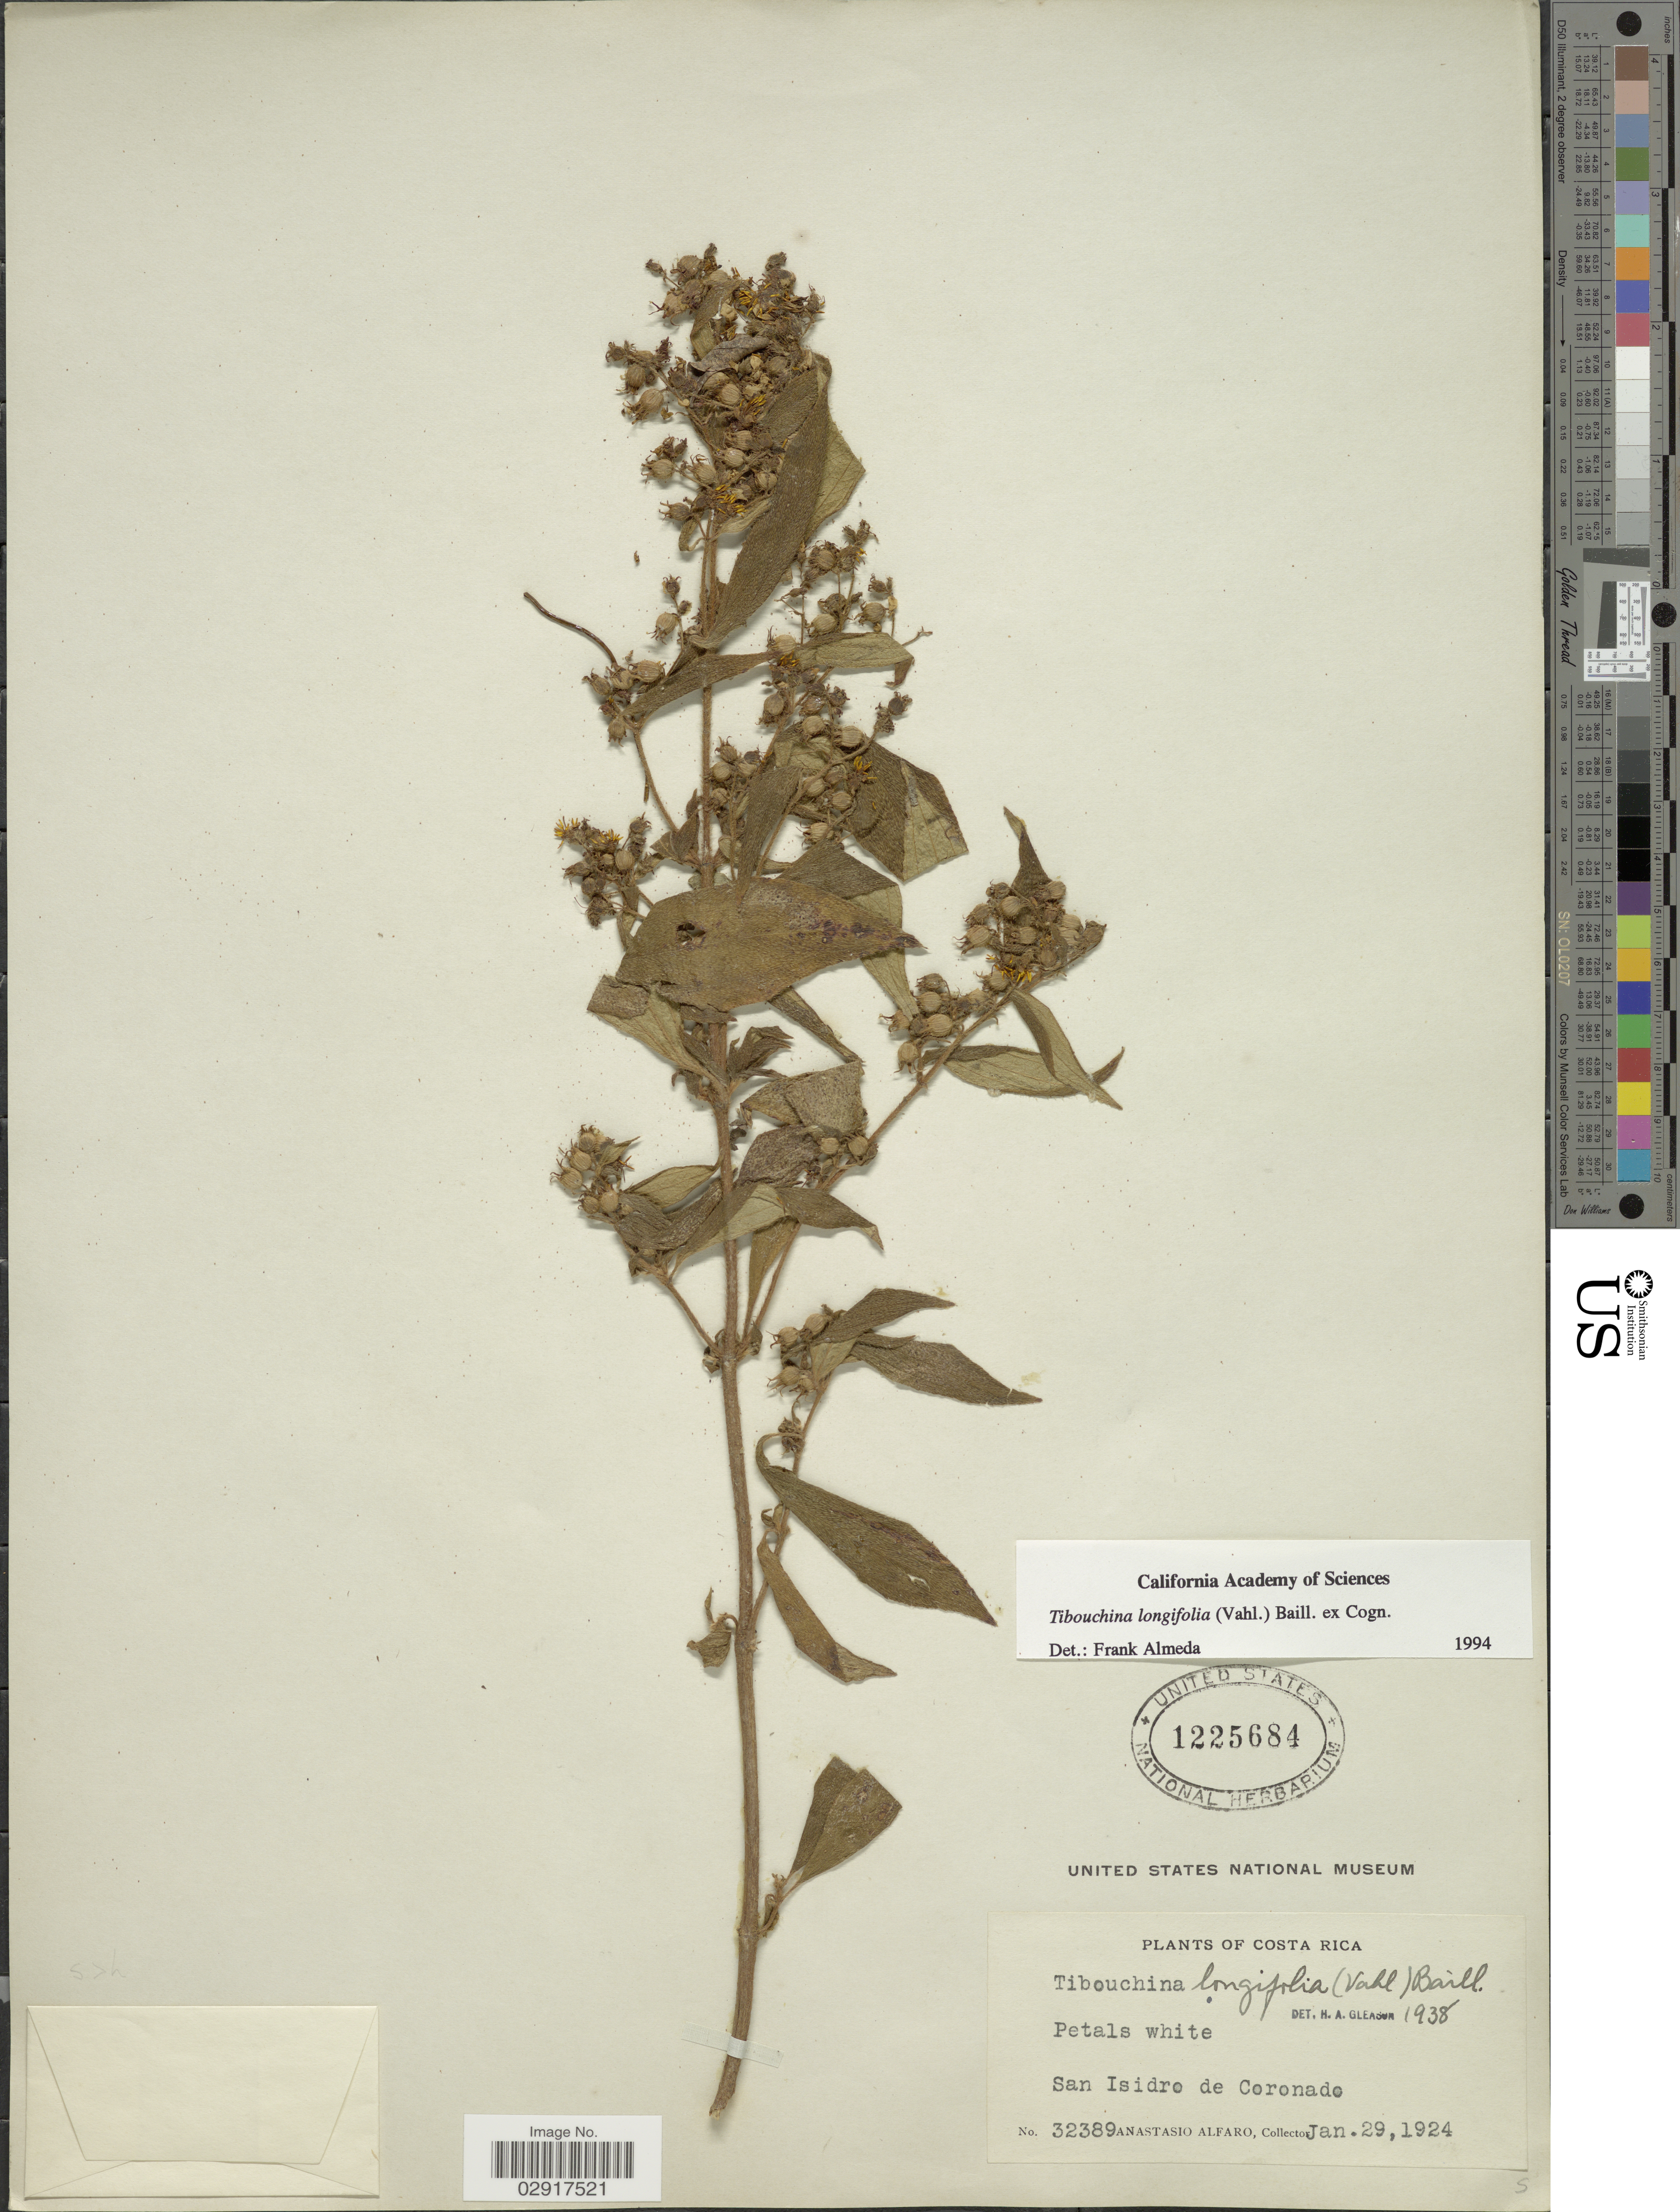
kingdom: Plantae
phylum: Tracheophyta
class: Magnoliopsida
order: Myrtales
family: Melastomataceae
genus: Chaetogastra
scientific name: Chaetogastra longifolia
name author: (Vahl) DC.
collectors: A. Alfaro Gonzalez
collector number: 32389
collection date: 1924-01-29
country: Costa Rica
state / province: San José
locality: San Isidro de Coronado.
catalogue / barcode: US 1225684